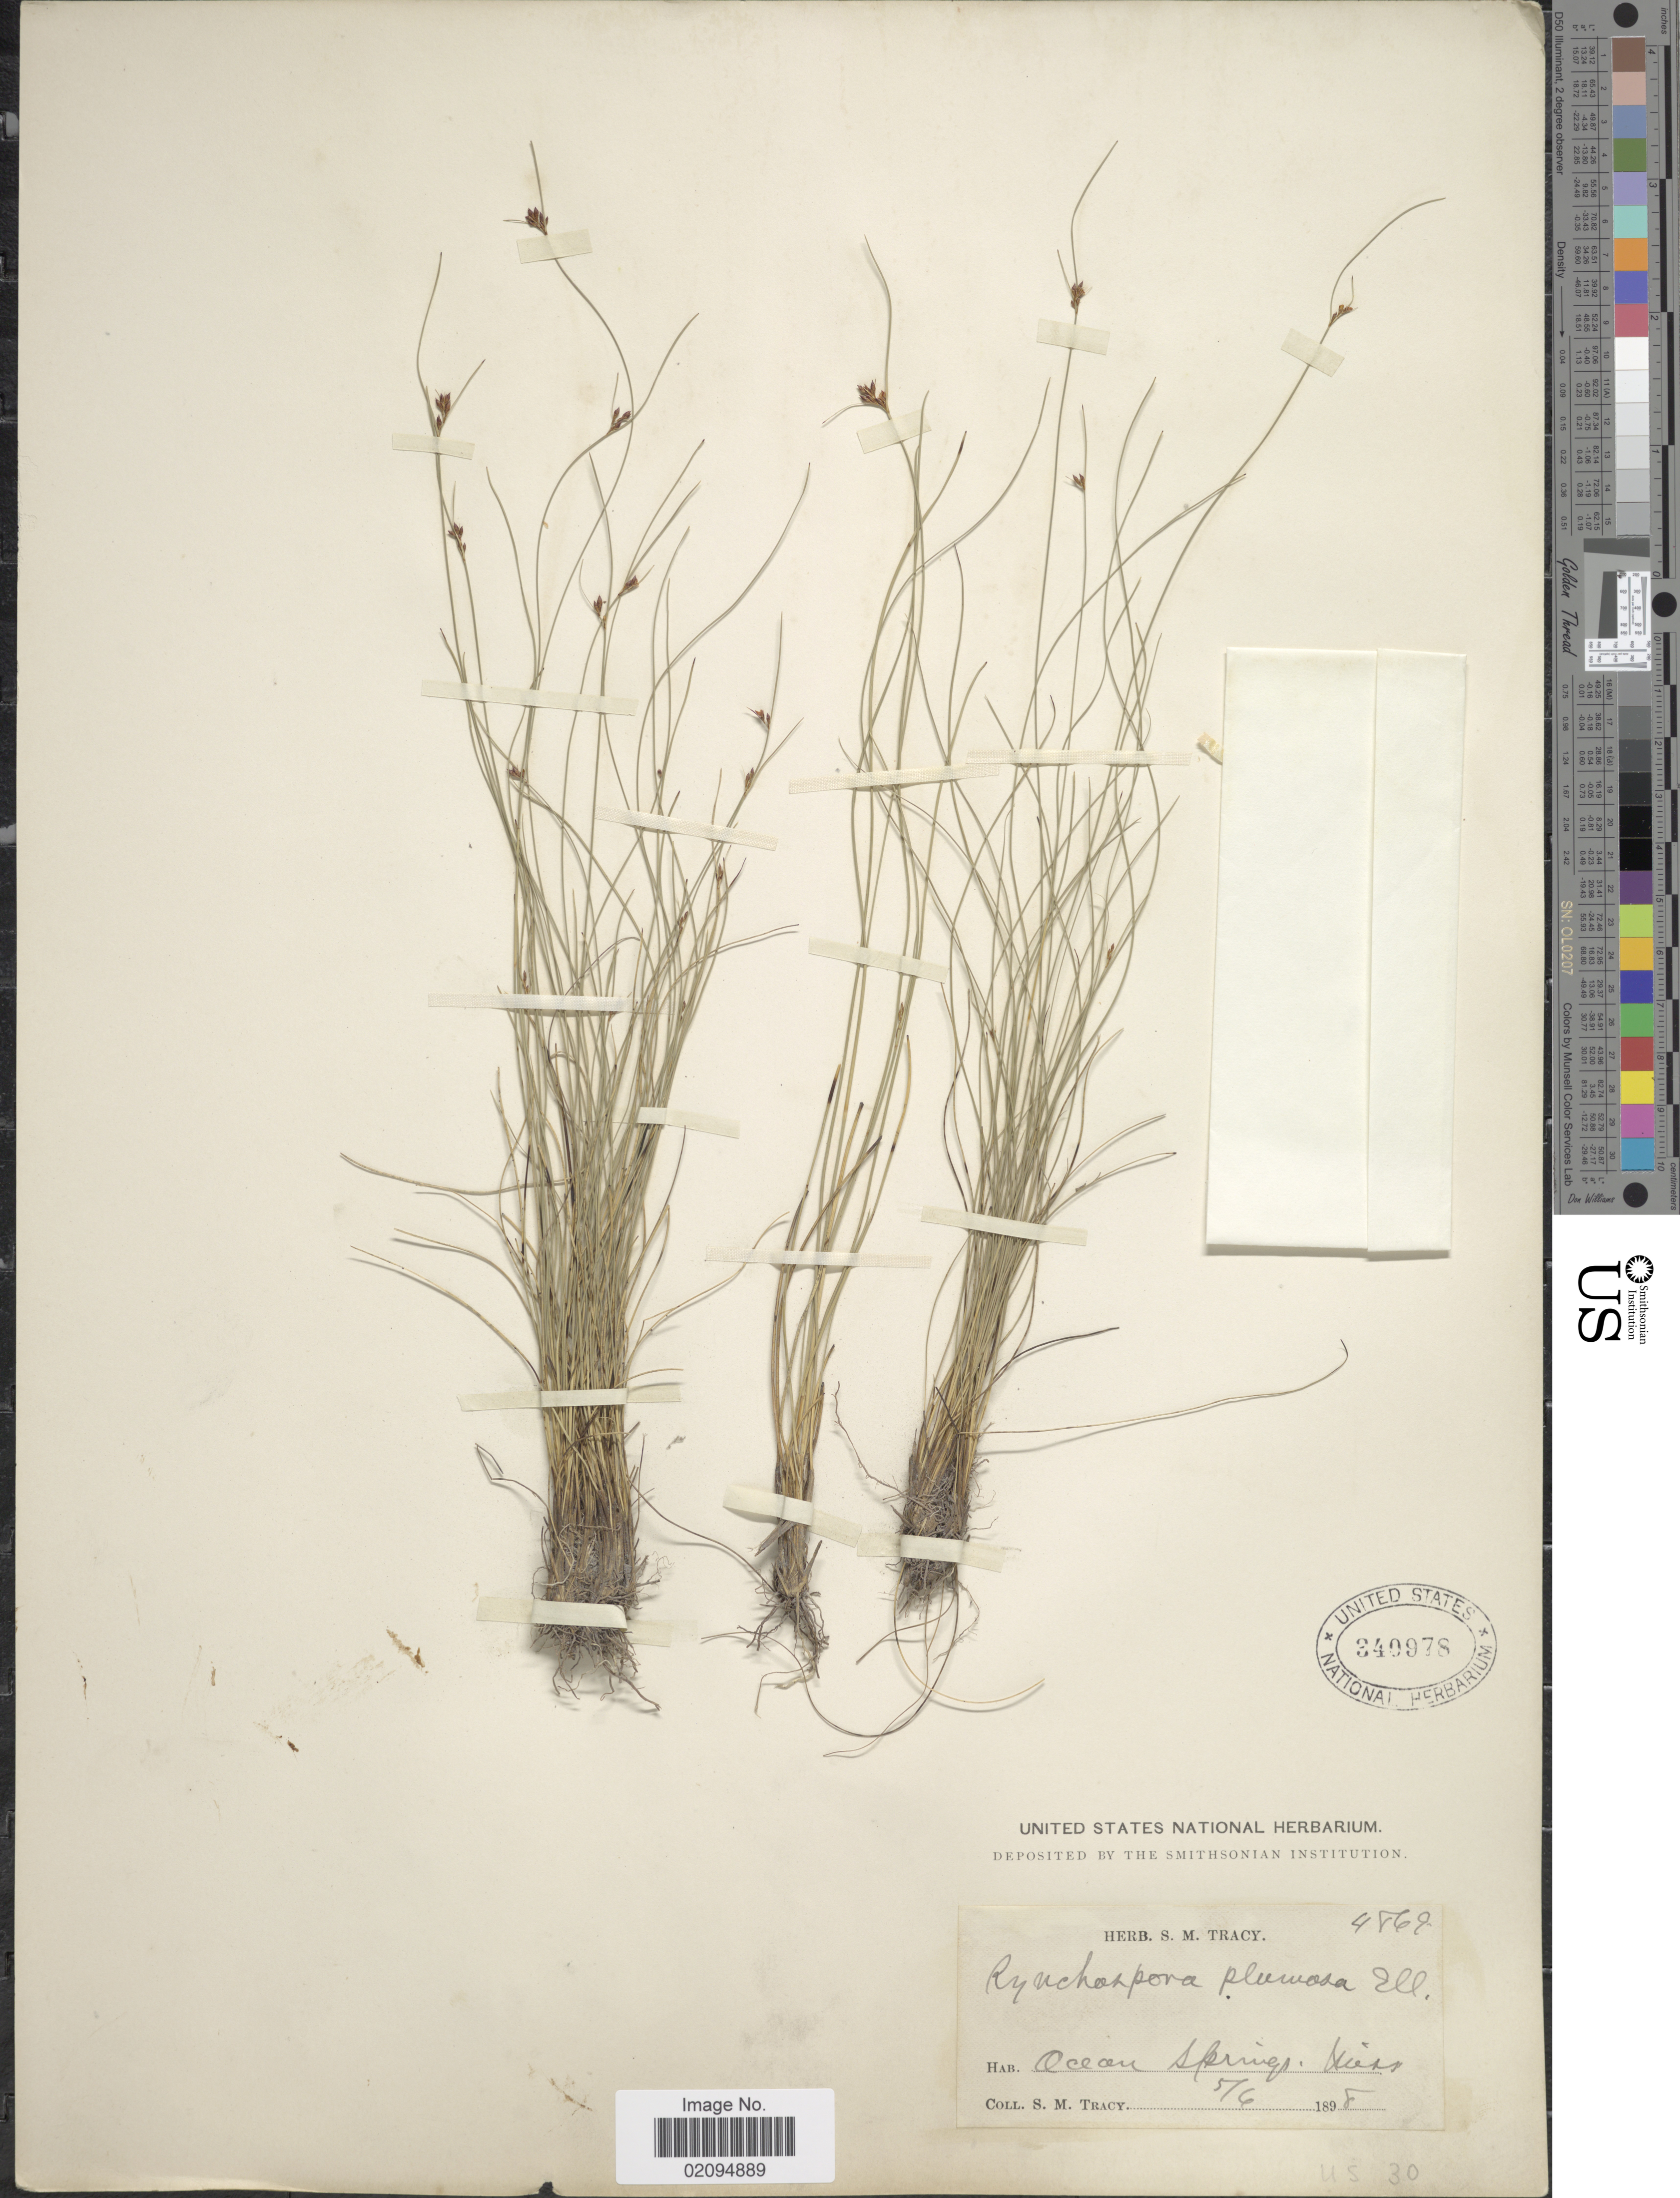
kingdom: Plantae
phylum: Tracheophyta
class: Liliopsida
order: Poales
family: Cyperaceae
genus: Rhynchospora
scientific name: Rhynchospora plumosa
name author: Elliott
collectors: S. M. Tracy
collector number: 4869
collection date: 1898-05-06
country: United States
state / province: Mississippi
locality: Ocean Springs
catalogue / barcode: US 340978